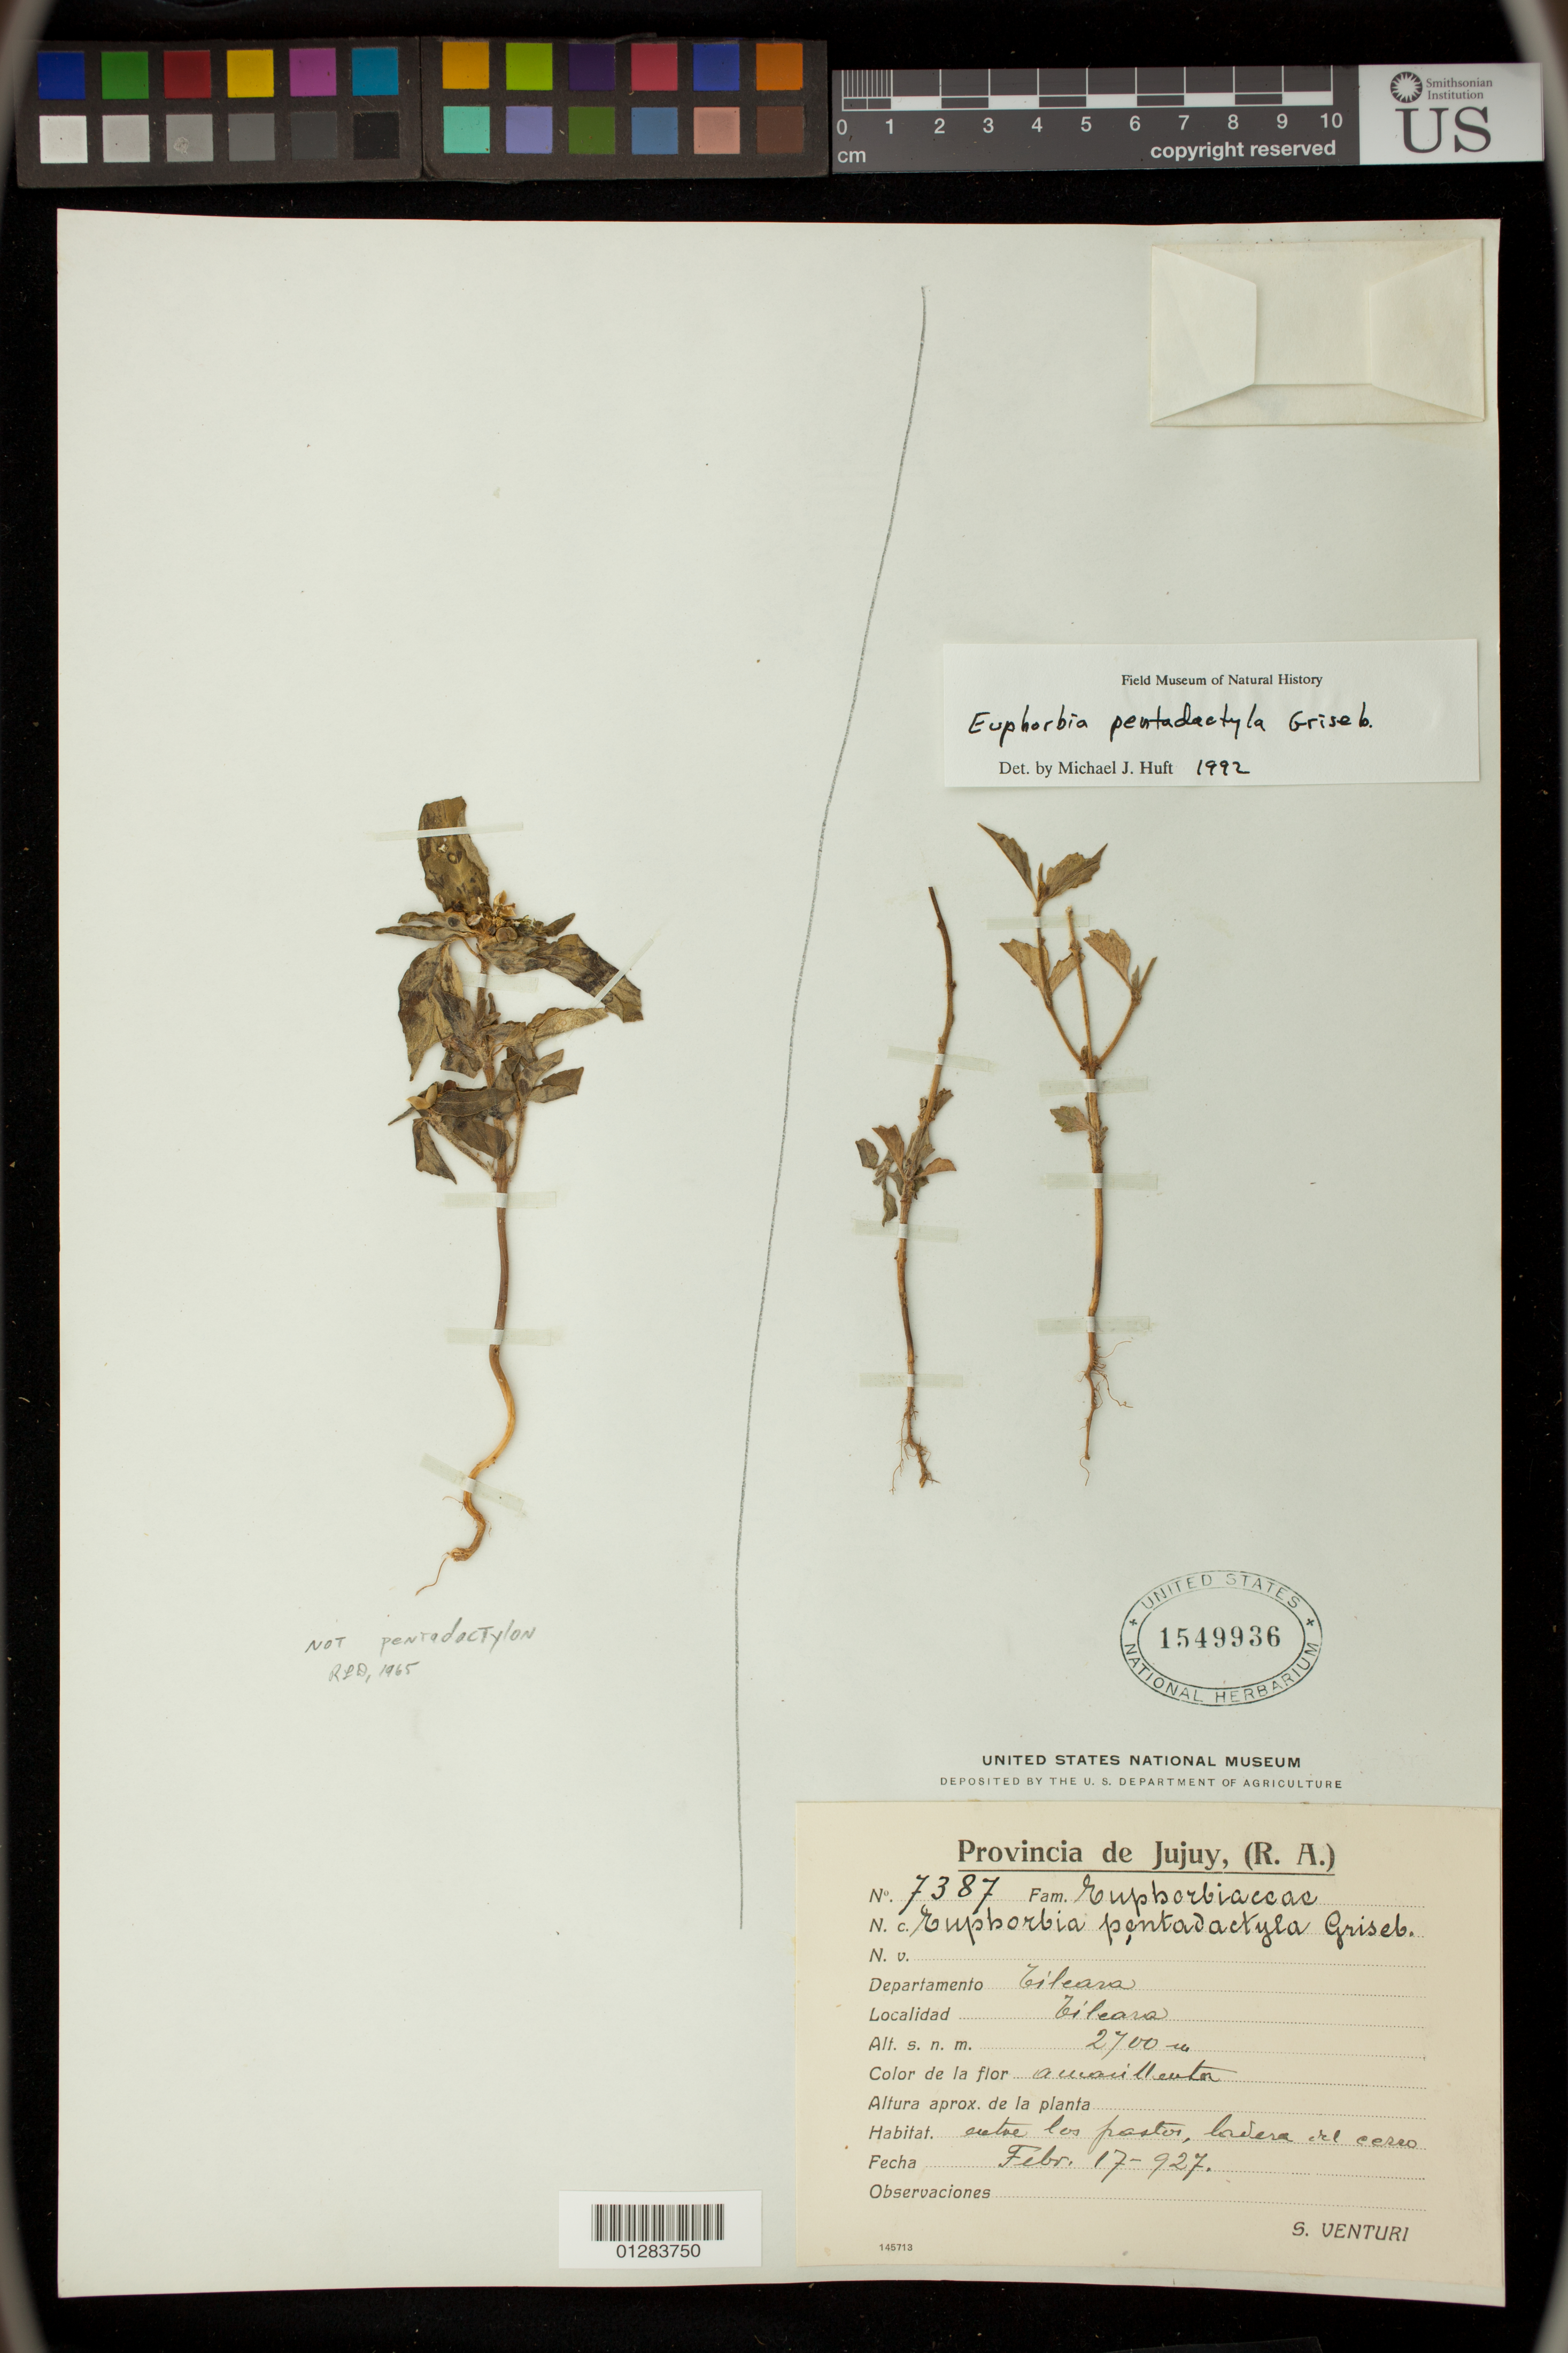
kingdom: Plantae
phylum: Tracheophyta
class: Magnoliopsida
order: Malpighiales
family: Euphorbiaceae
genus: Euphorbia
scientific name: Euphorbia pentadactyla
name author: Griseb.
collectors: S. Venturi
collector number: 7387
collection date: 1927-02-17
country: Argentina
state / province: Jujuy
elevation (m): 2700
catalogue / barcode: US 1549936